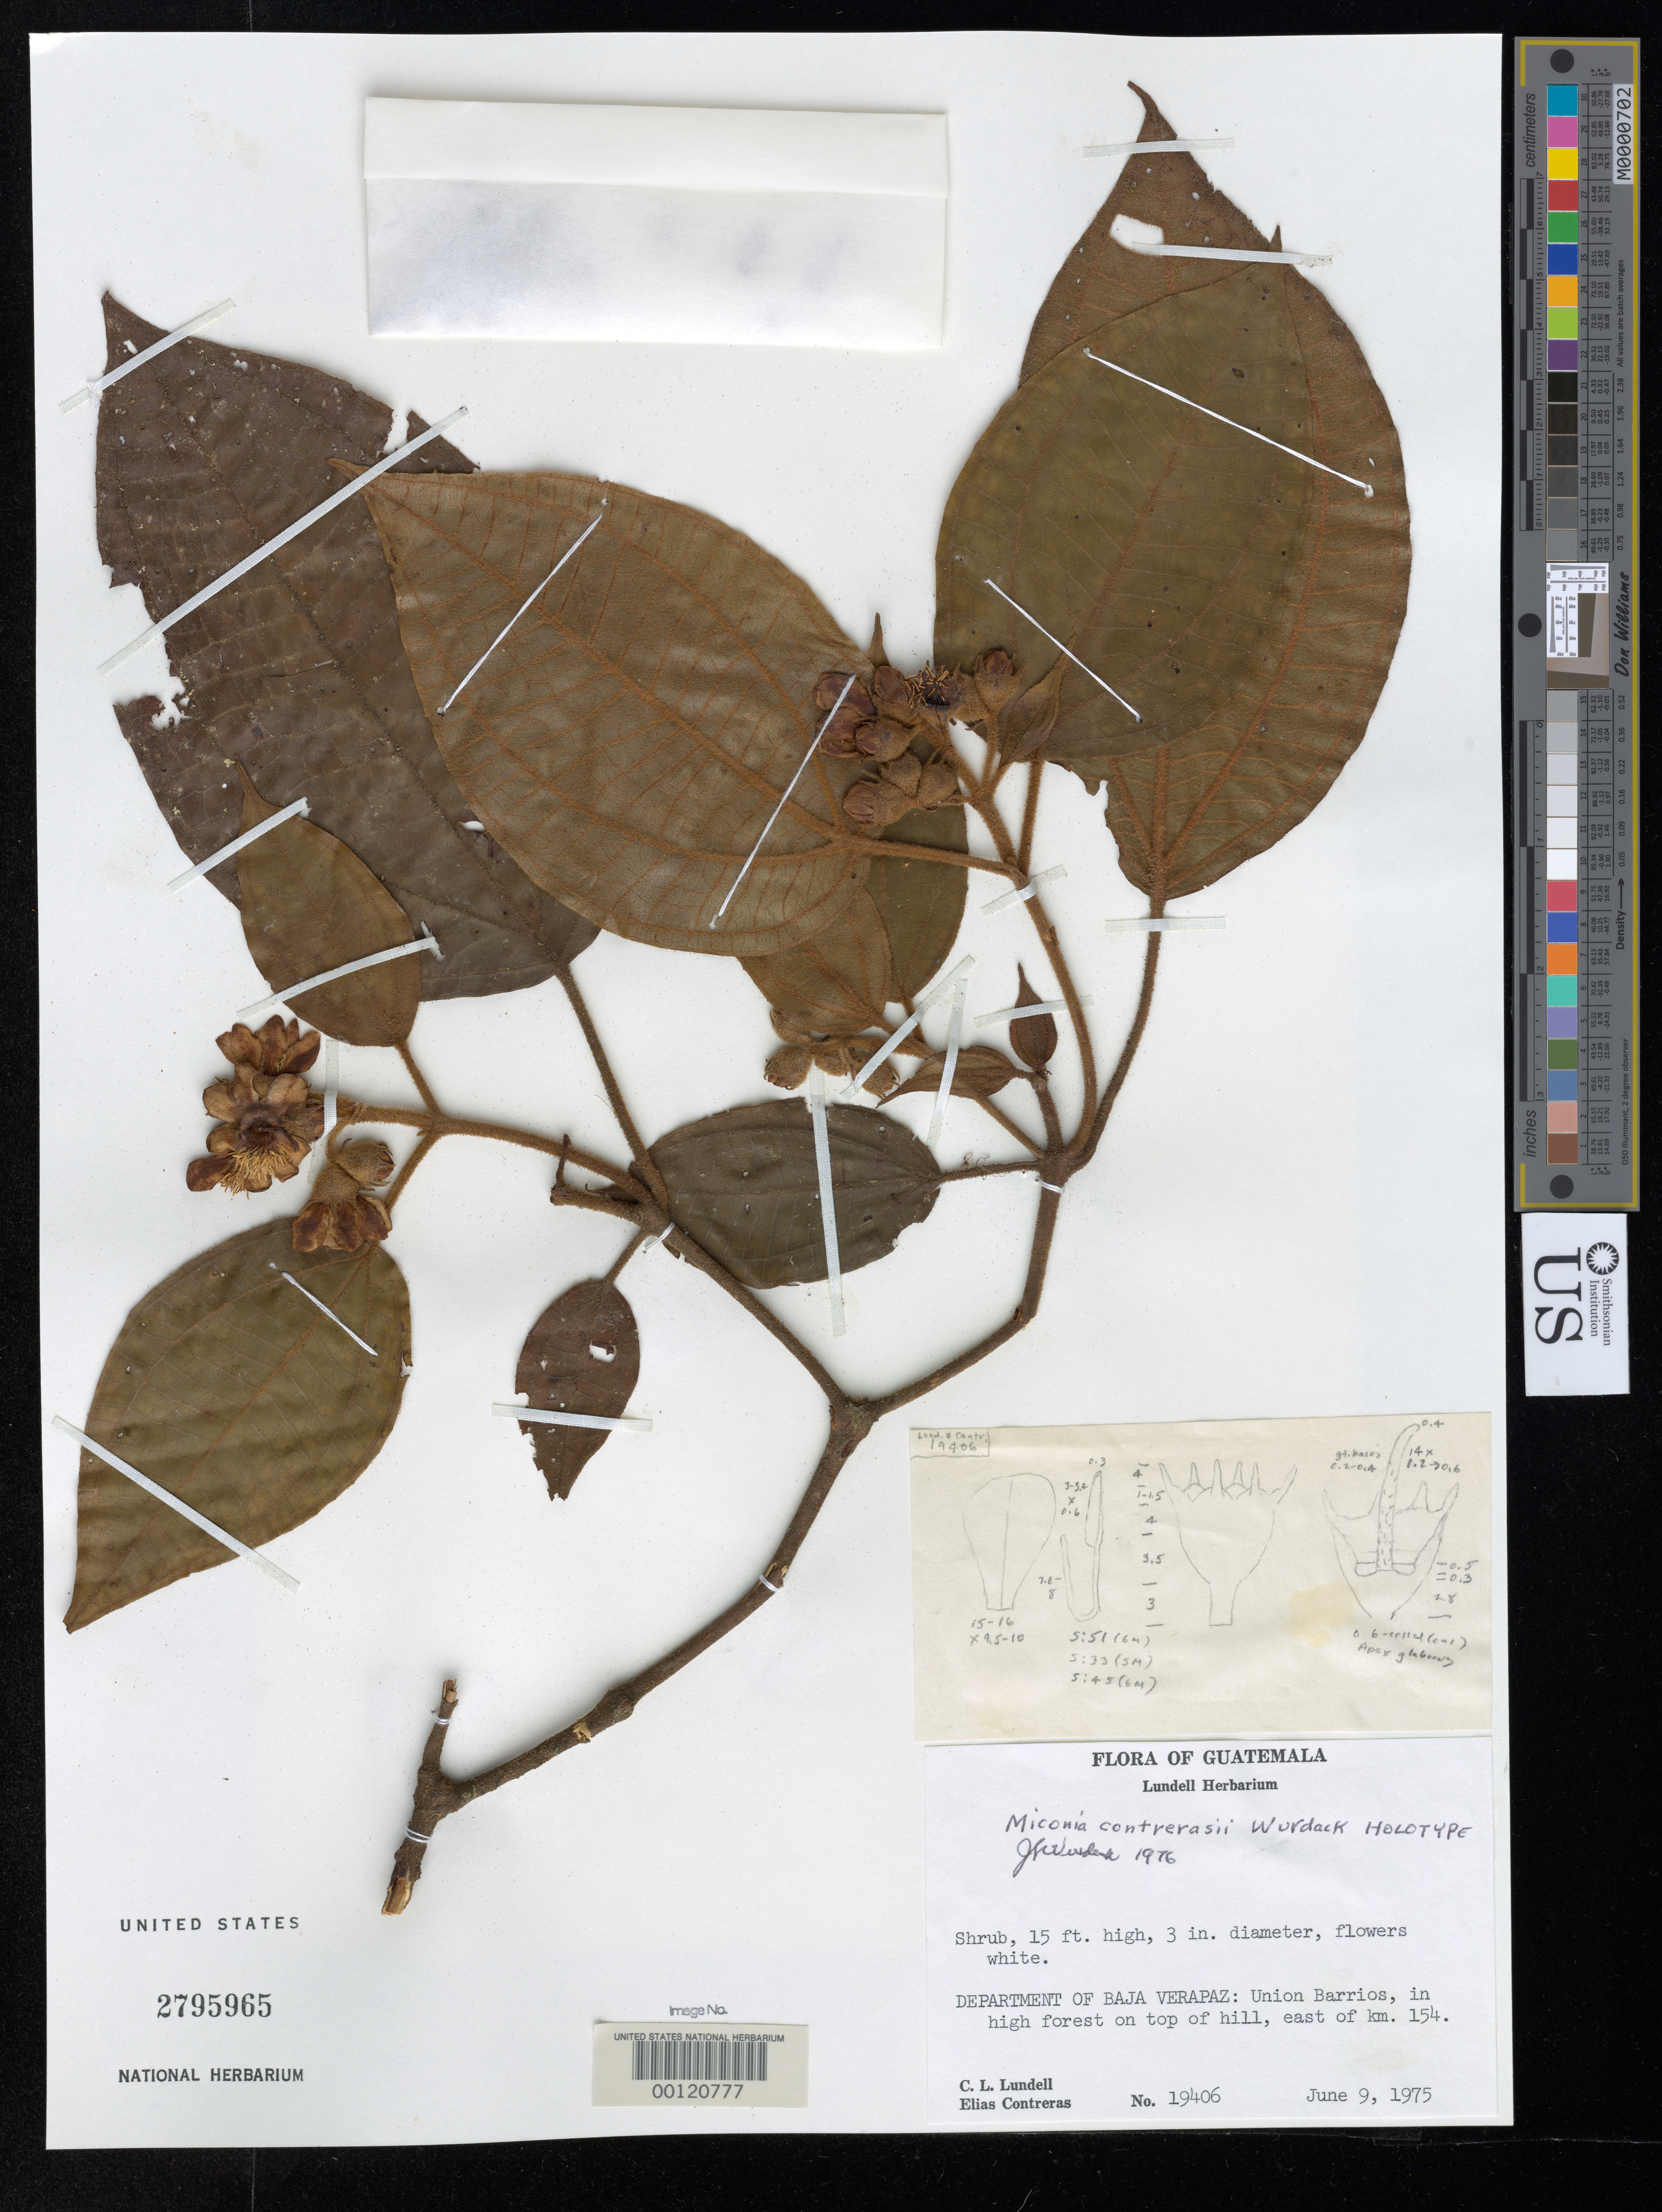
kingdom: Plantae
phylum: Tracheophyta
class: Magnoliopsida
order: Myrtales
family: Melastomataceae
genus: Miconia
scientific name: Miconia contrerasii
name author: Wurdack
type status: Holotype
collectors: C. L. Lundell & E. Contreras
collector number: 19406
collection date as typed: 09 Jun 1975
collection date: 1975-06-09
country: Guatemala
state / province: Baja Verapaz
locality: Union Barrios.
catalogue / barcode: US 2795965